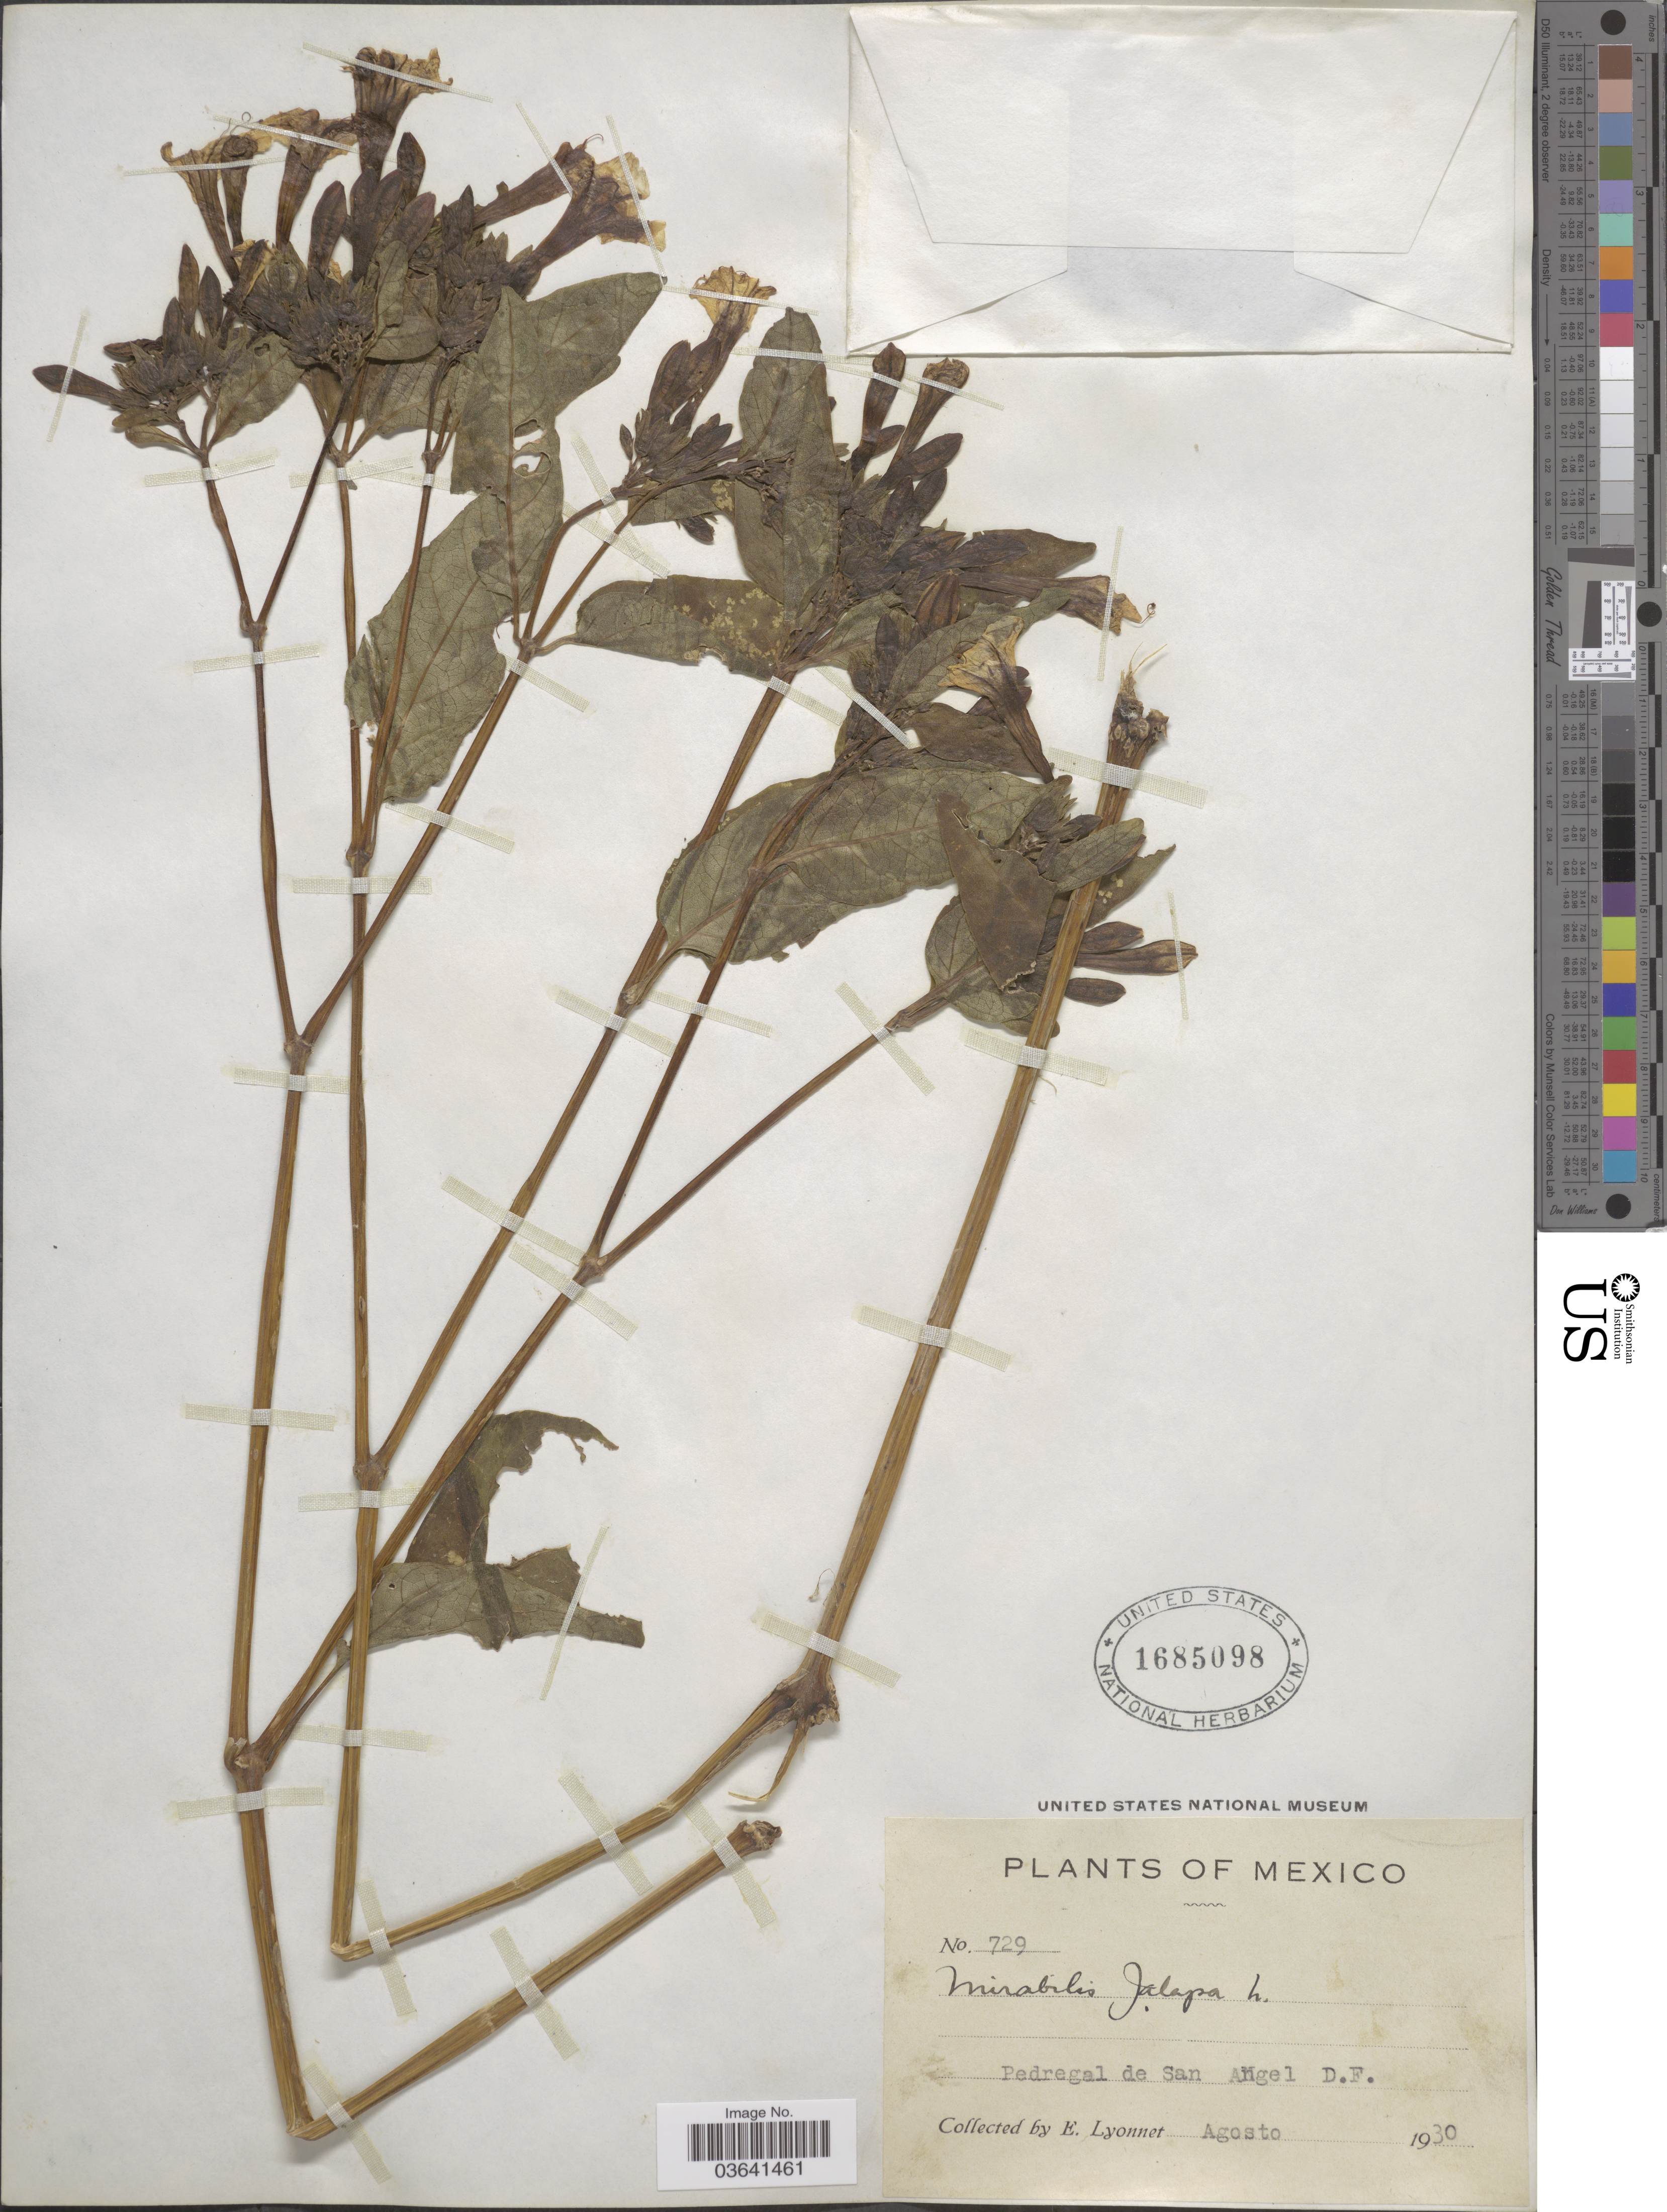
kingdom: Plantae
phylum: Tracheophyta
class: Magnoliopsida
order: Caryophyllales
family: Nyctaginaceae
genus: Mirabilis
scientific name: Mirabilis jalapa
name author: L.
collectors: E. Lyonnet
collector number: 729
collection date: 1930-08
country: Mexico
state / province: Distrito Federal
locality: Pedregal de San Angel, D.F.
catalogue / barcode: US 1685098